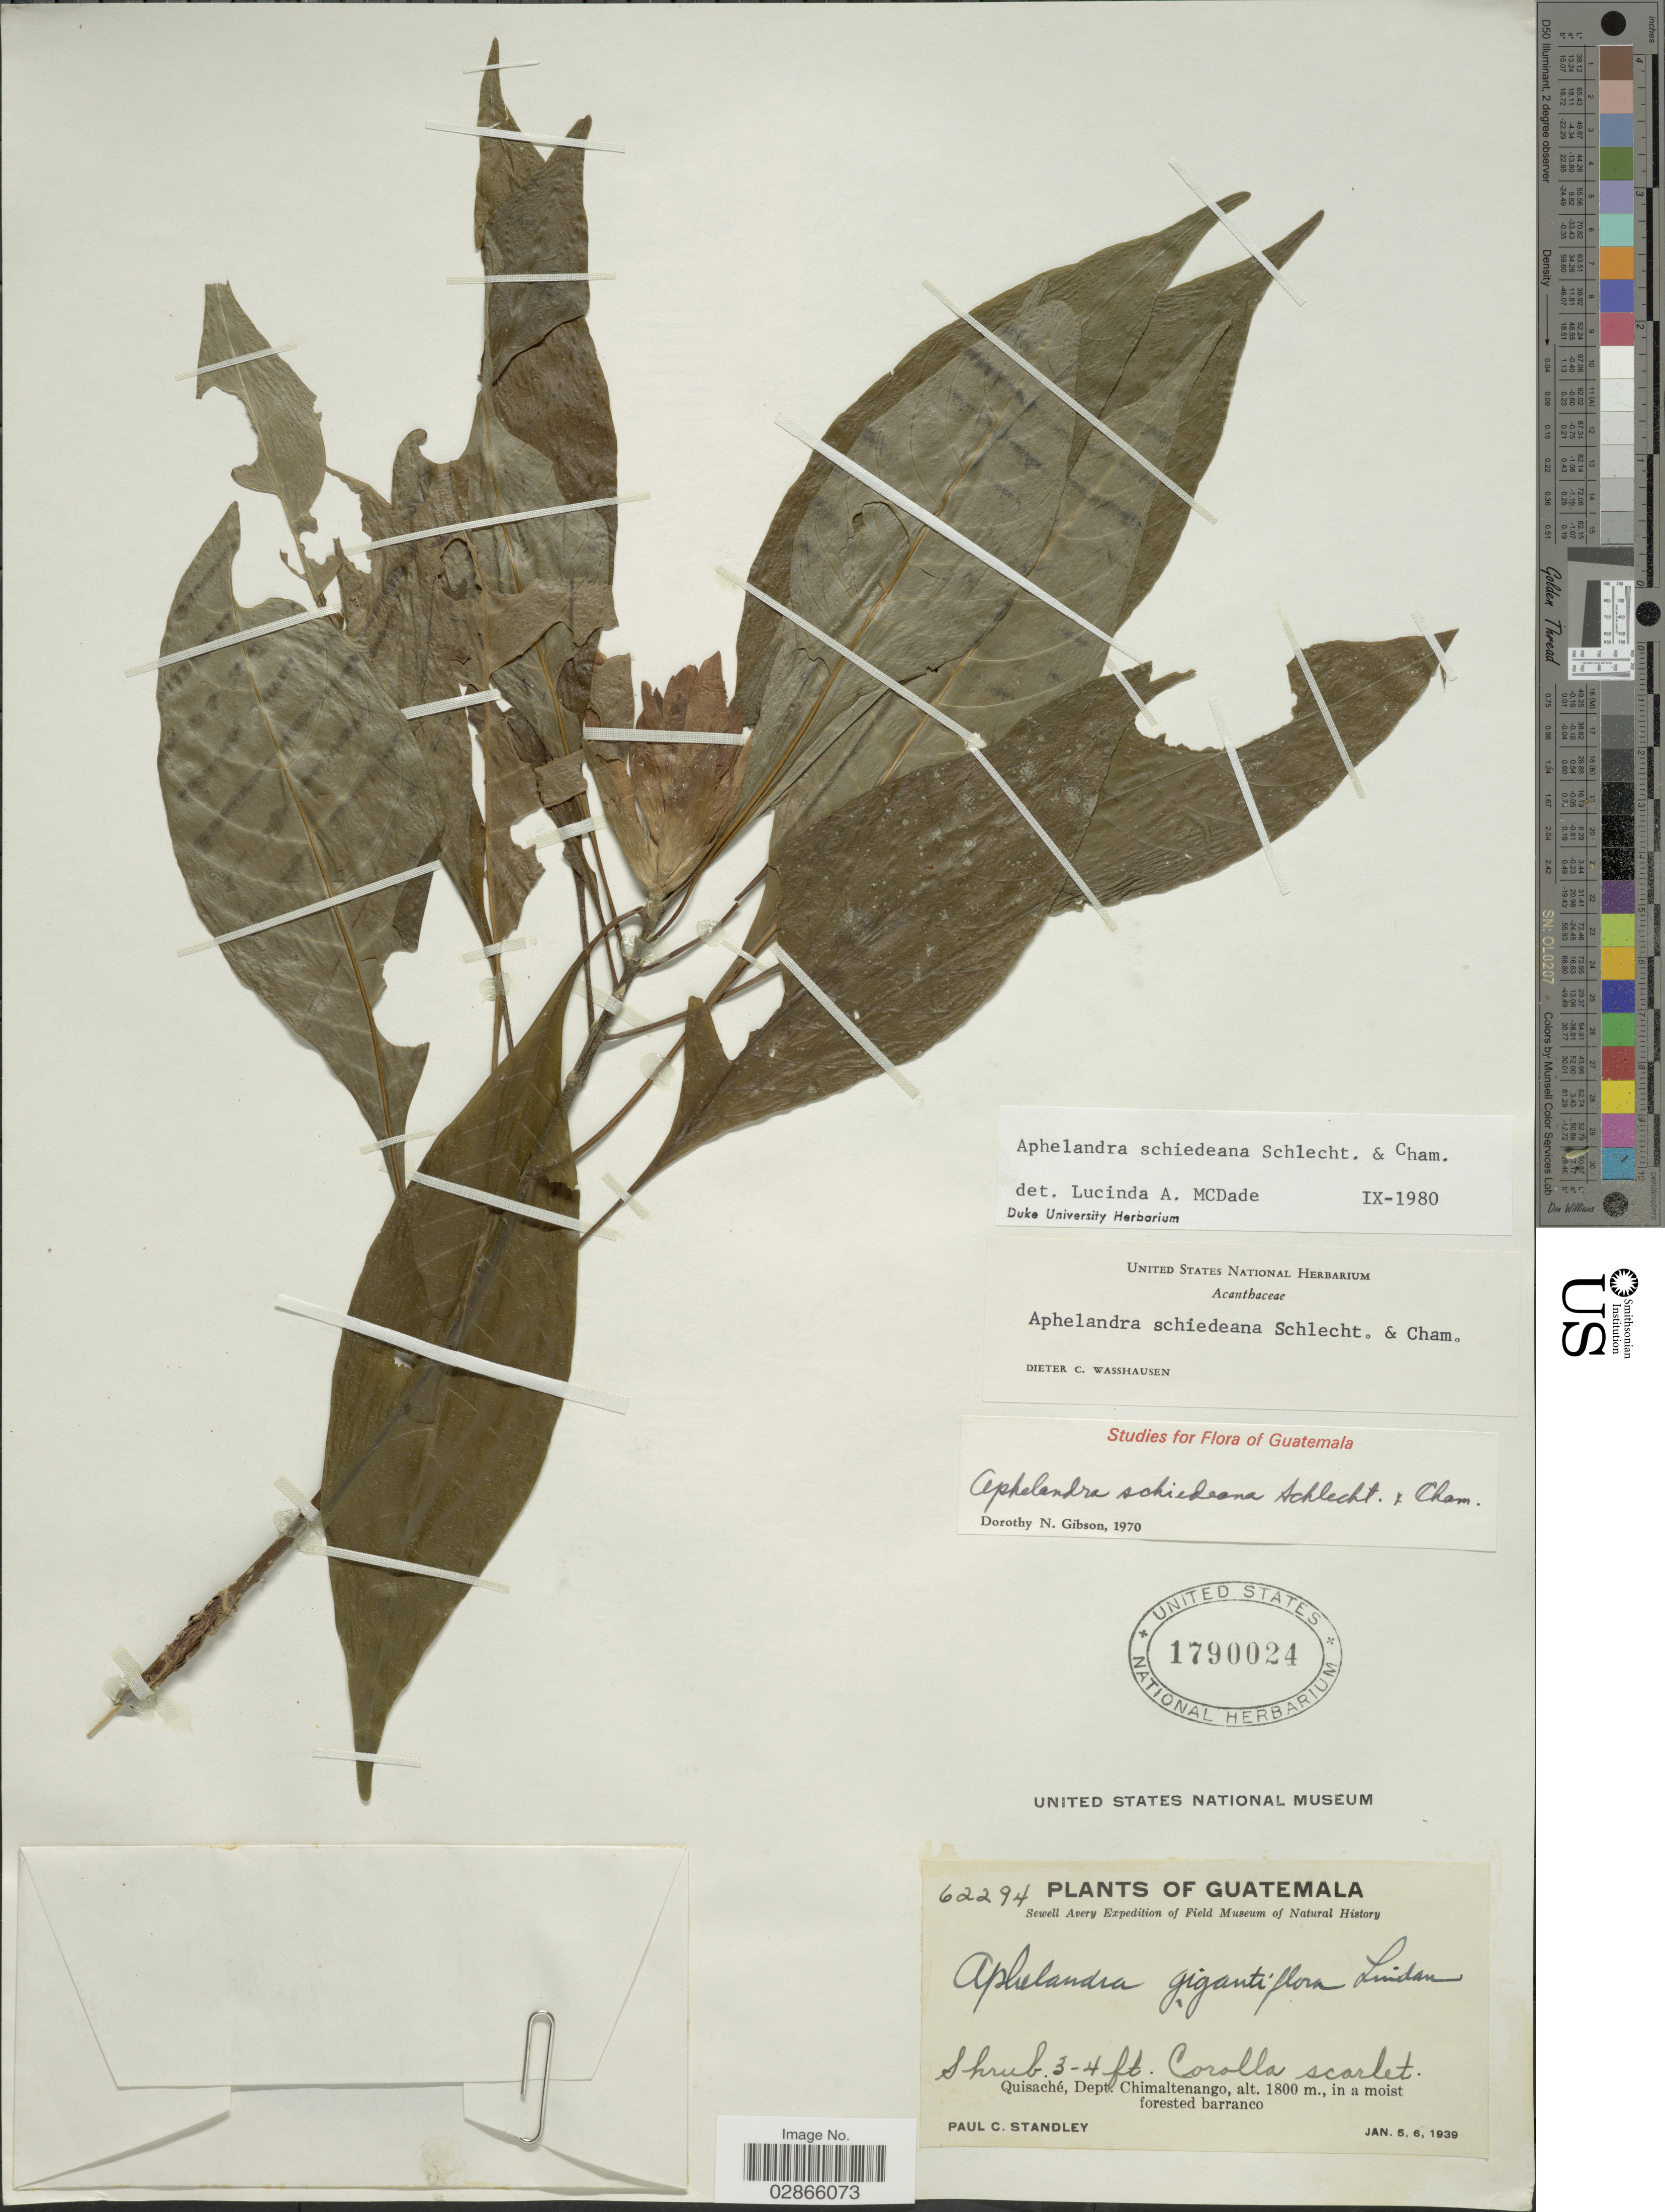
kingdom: Plantae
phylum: Tracheophyta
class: Magnoliopsida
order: Lamiales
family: Acanthaceae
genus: Aphelandra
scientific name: Aphelandra schiedeana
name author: Schltdl. & Cham.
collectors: P. C. Standley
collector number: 62294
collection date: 1939-01-05/1939-01-06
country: Guatemala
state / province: Chimaltenango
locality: Quisaché, Dept. Chimaltenango.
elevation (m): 1800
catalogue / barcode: US 1790024